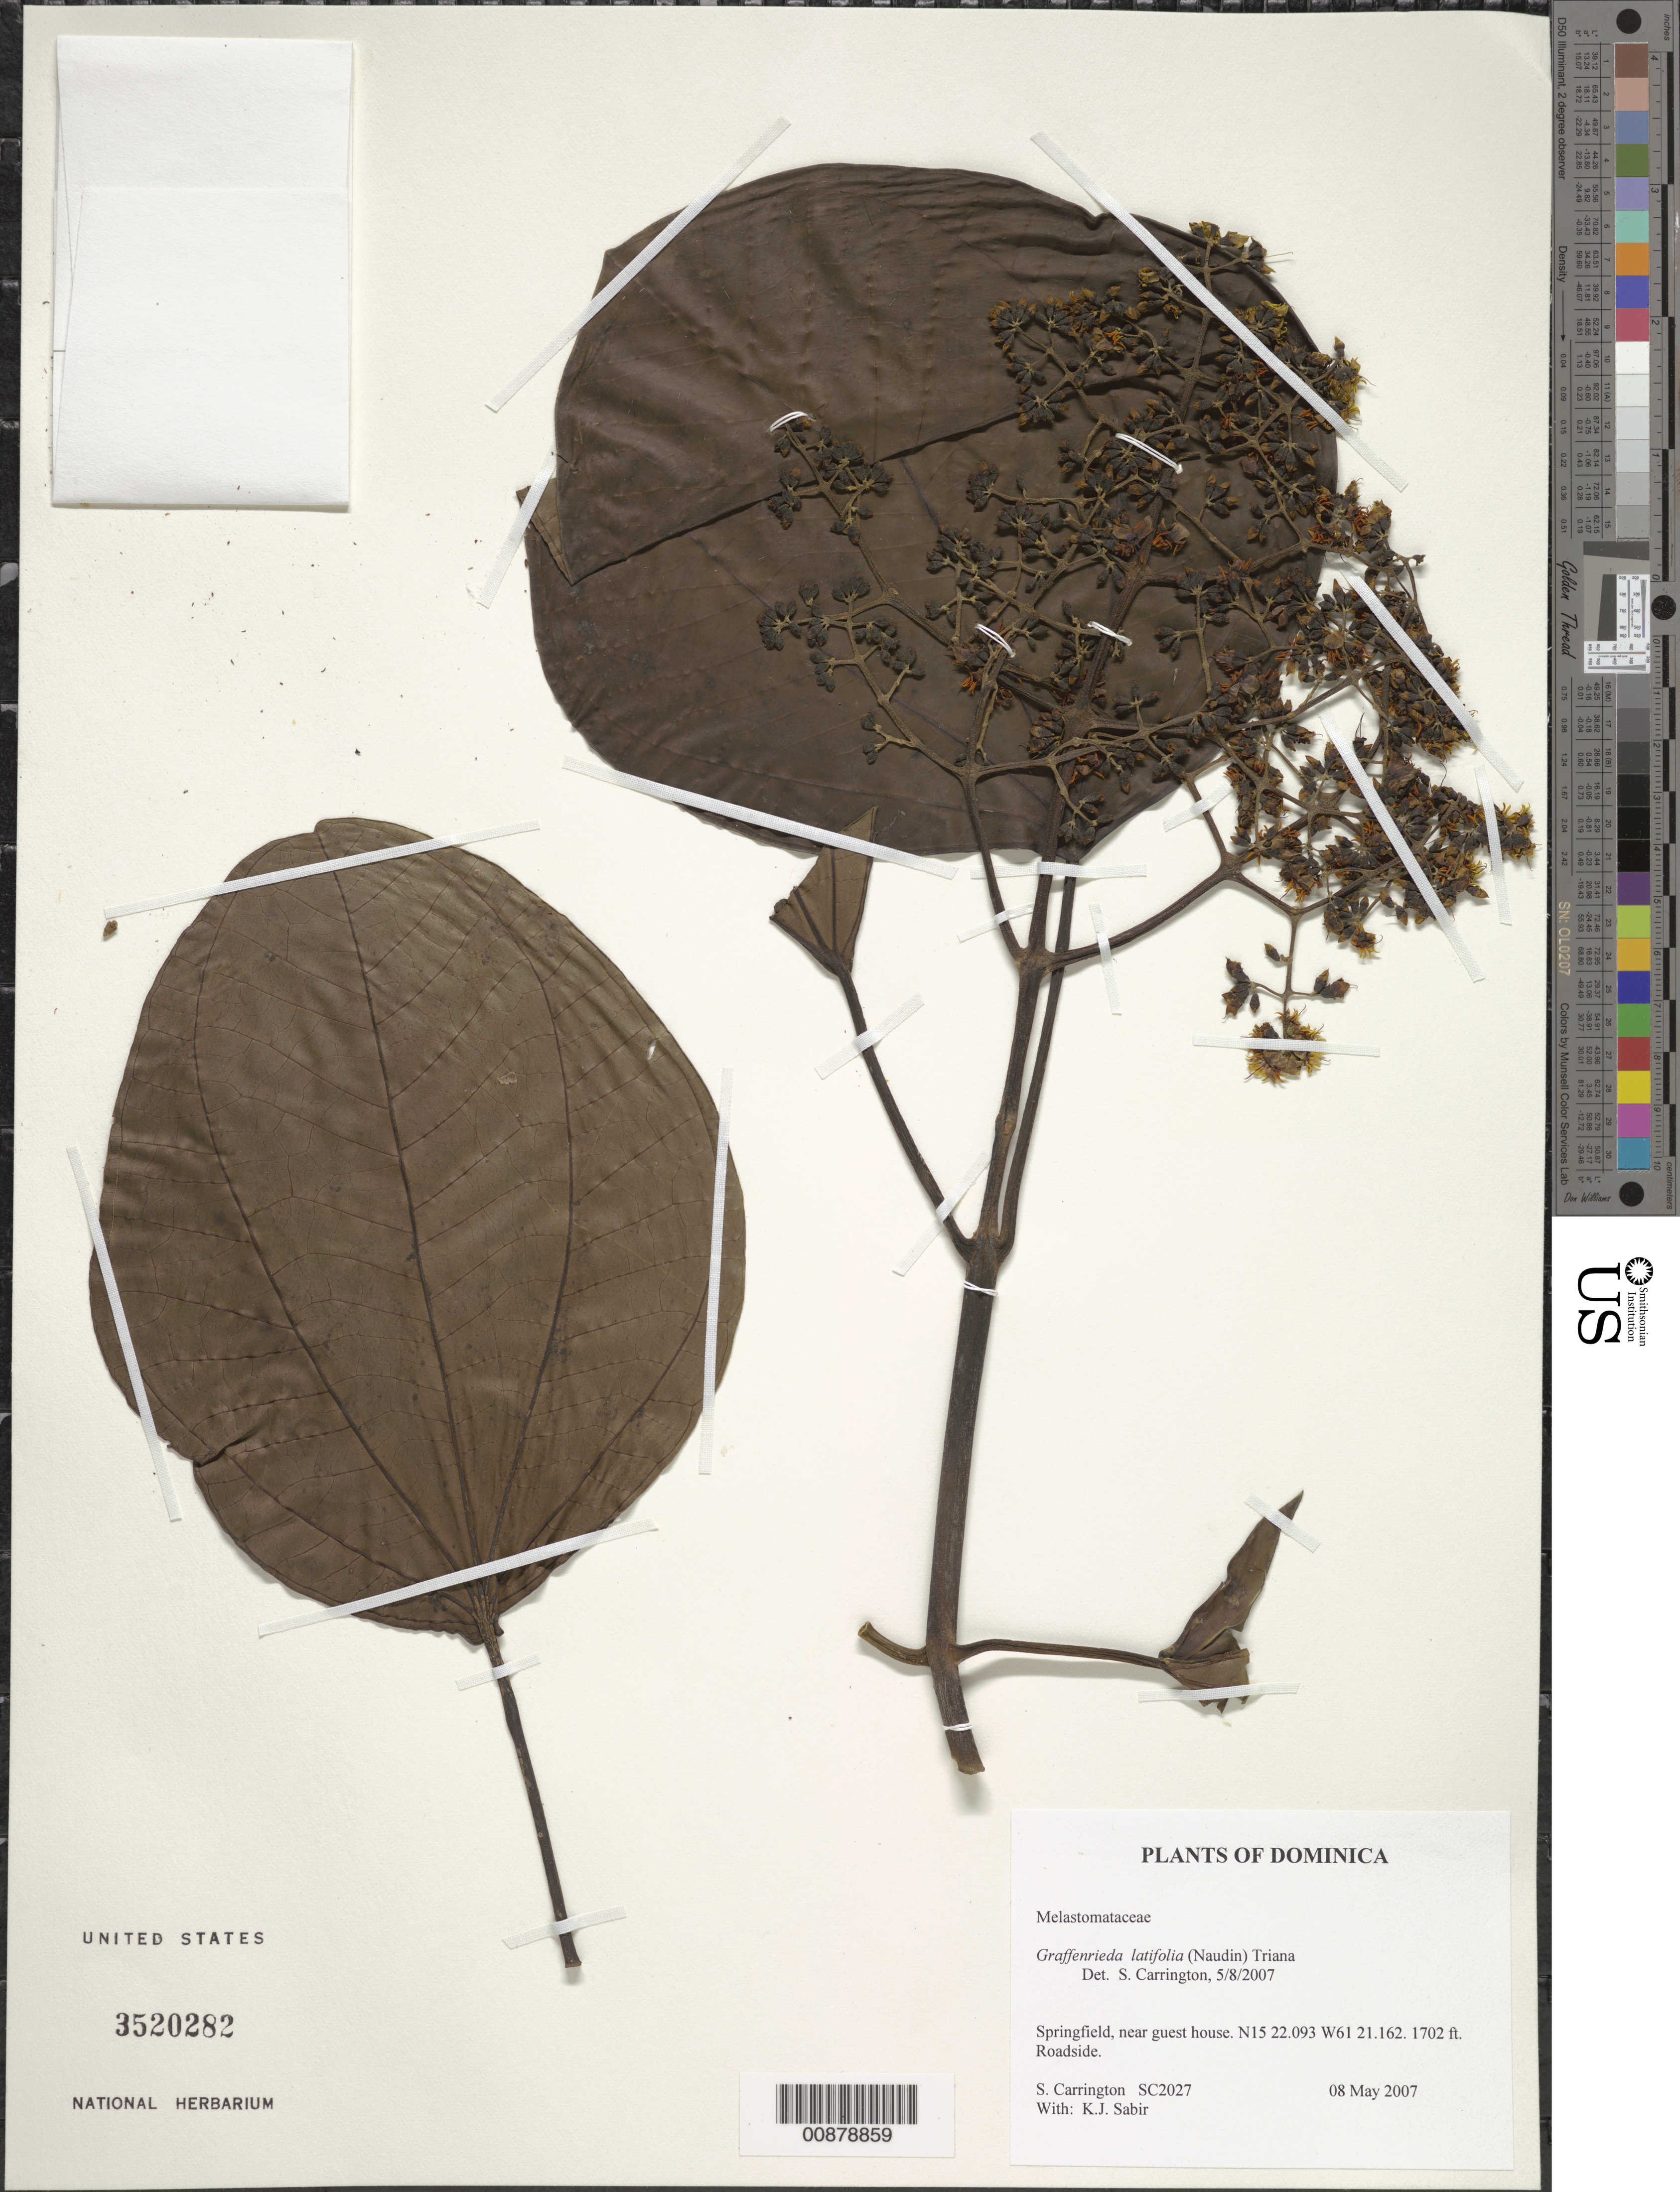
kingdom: Plantae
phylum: Tracheophyta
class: Magnoliopsida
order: Myrtales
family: Melastomataceae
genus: Graffenrieda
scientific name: Graffenrieda latifolia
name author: (Naudin) Triana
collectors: C. M. S. Carrington & K. Sabir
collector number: SC 2027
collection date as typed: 08 May 2007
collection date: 2007-05-08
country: Dominica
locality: Springfield, near guest house.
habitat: Roadside.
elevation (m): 519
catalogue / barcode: US 3520282